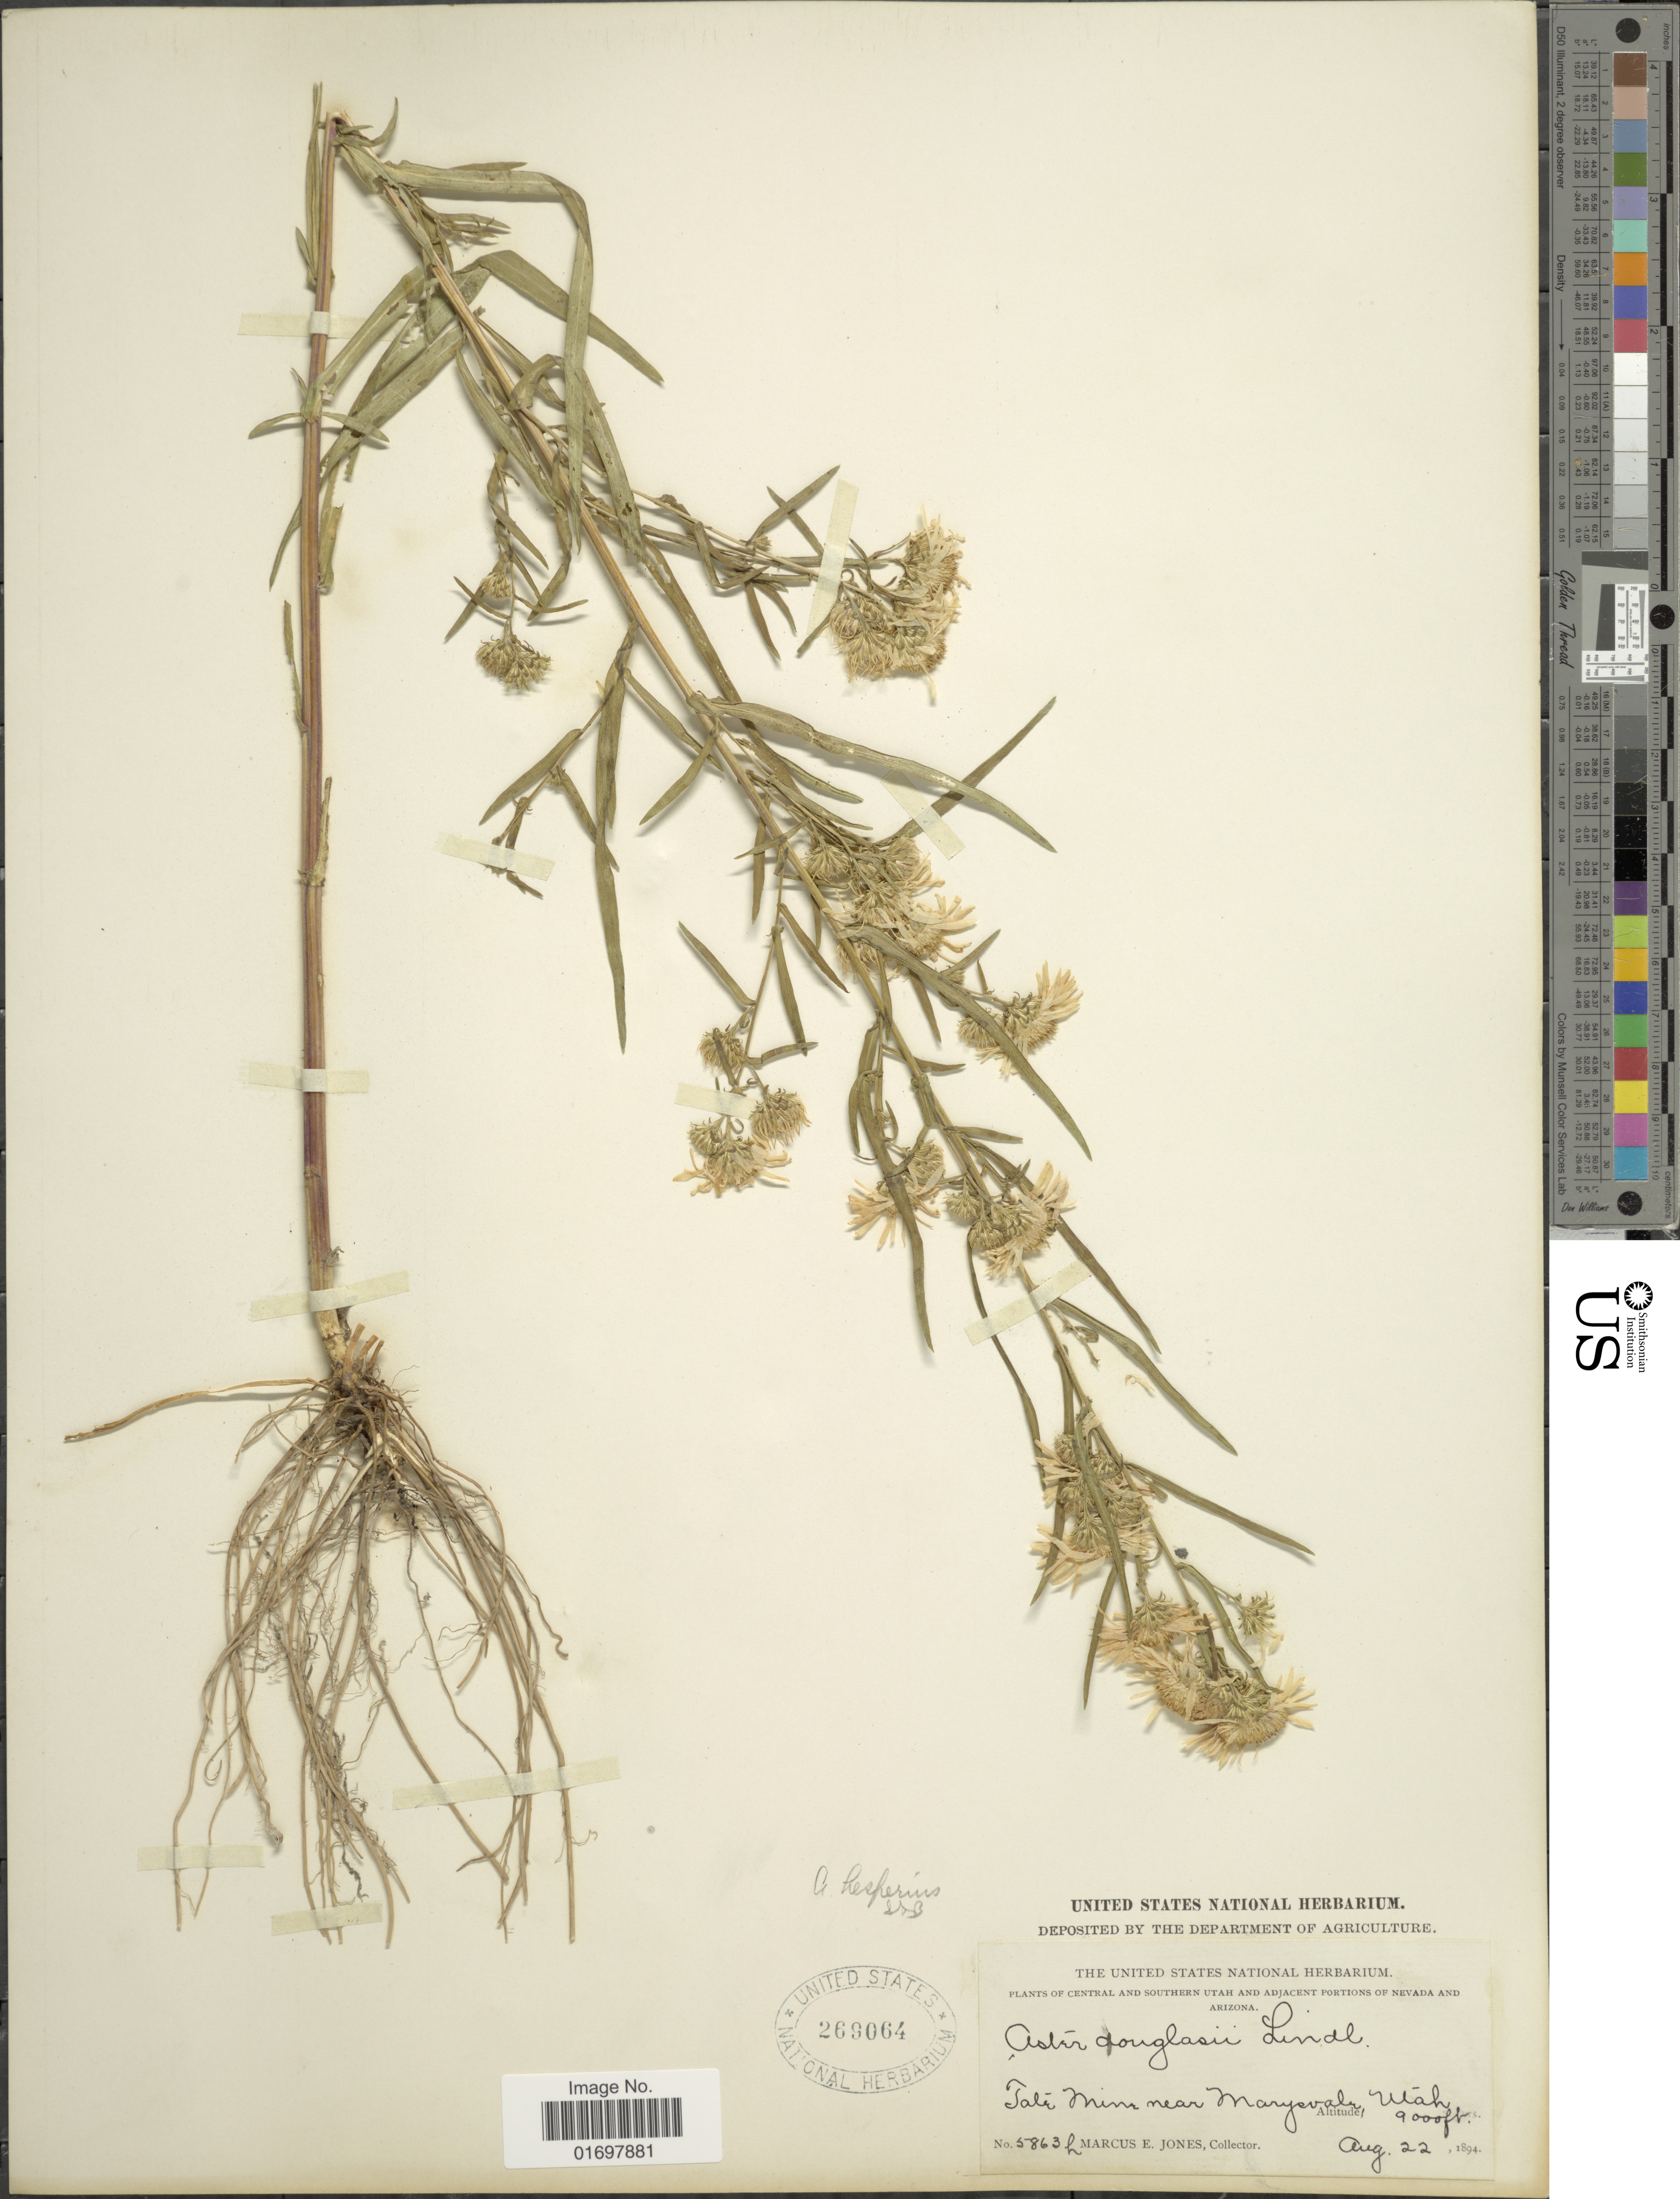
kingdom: Plantae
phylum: Tracheophyta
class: Magnoliopsida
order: Asterales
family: Asteraceae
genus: Symphyotrichum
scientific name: Symphyotrichum lanceolatum var. hesperium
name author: (A. Gray) G.L. Nesom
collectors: M. E. Jones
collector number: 5863h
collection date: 1894-08-22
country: United States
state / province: Utah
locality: Tala Mine near Marysvale, Utah.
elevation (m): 2743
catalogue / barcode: US 269064